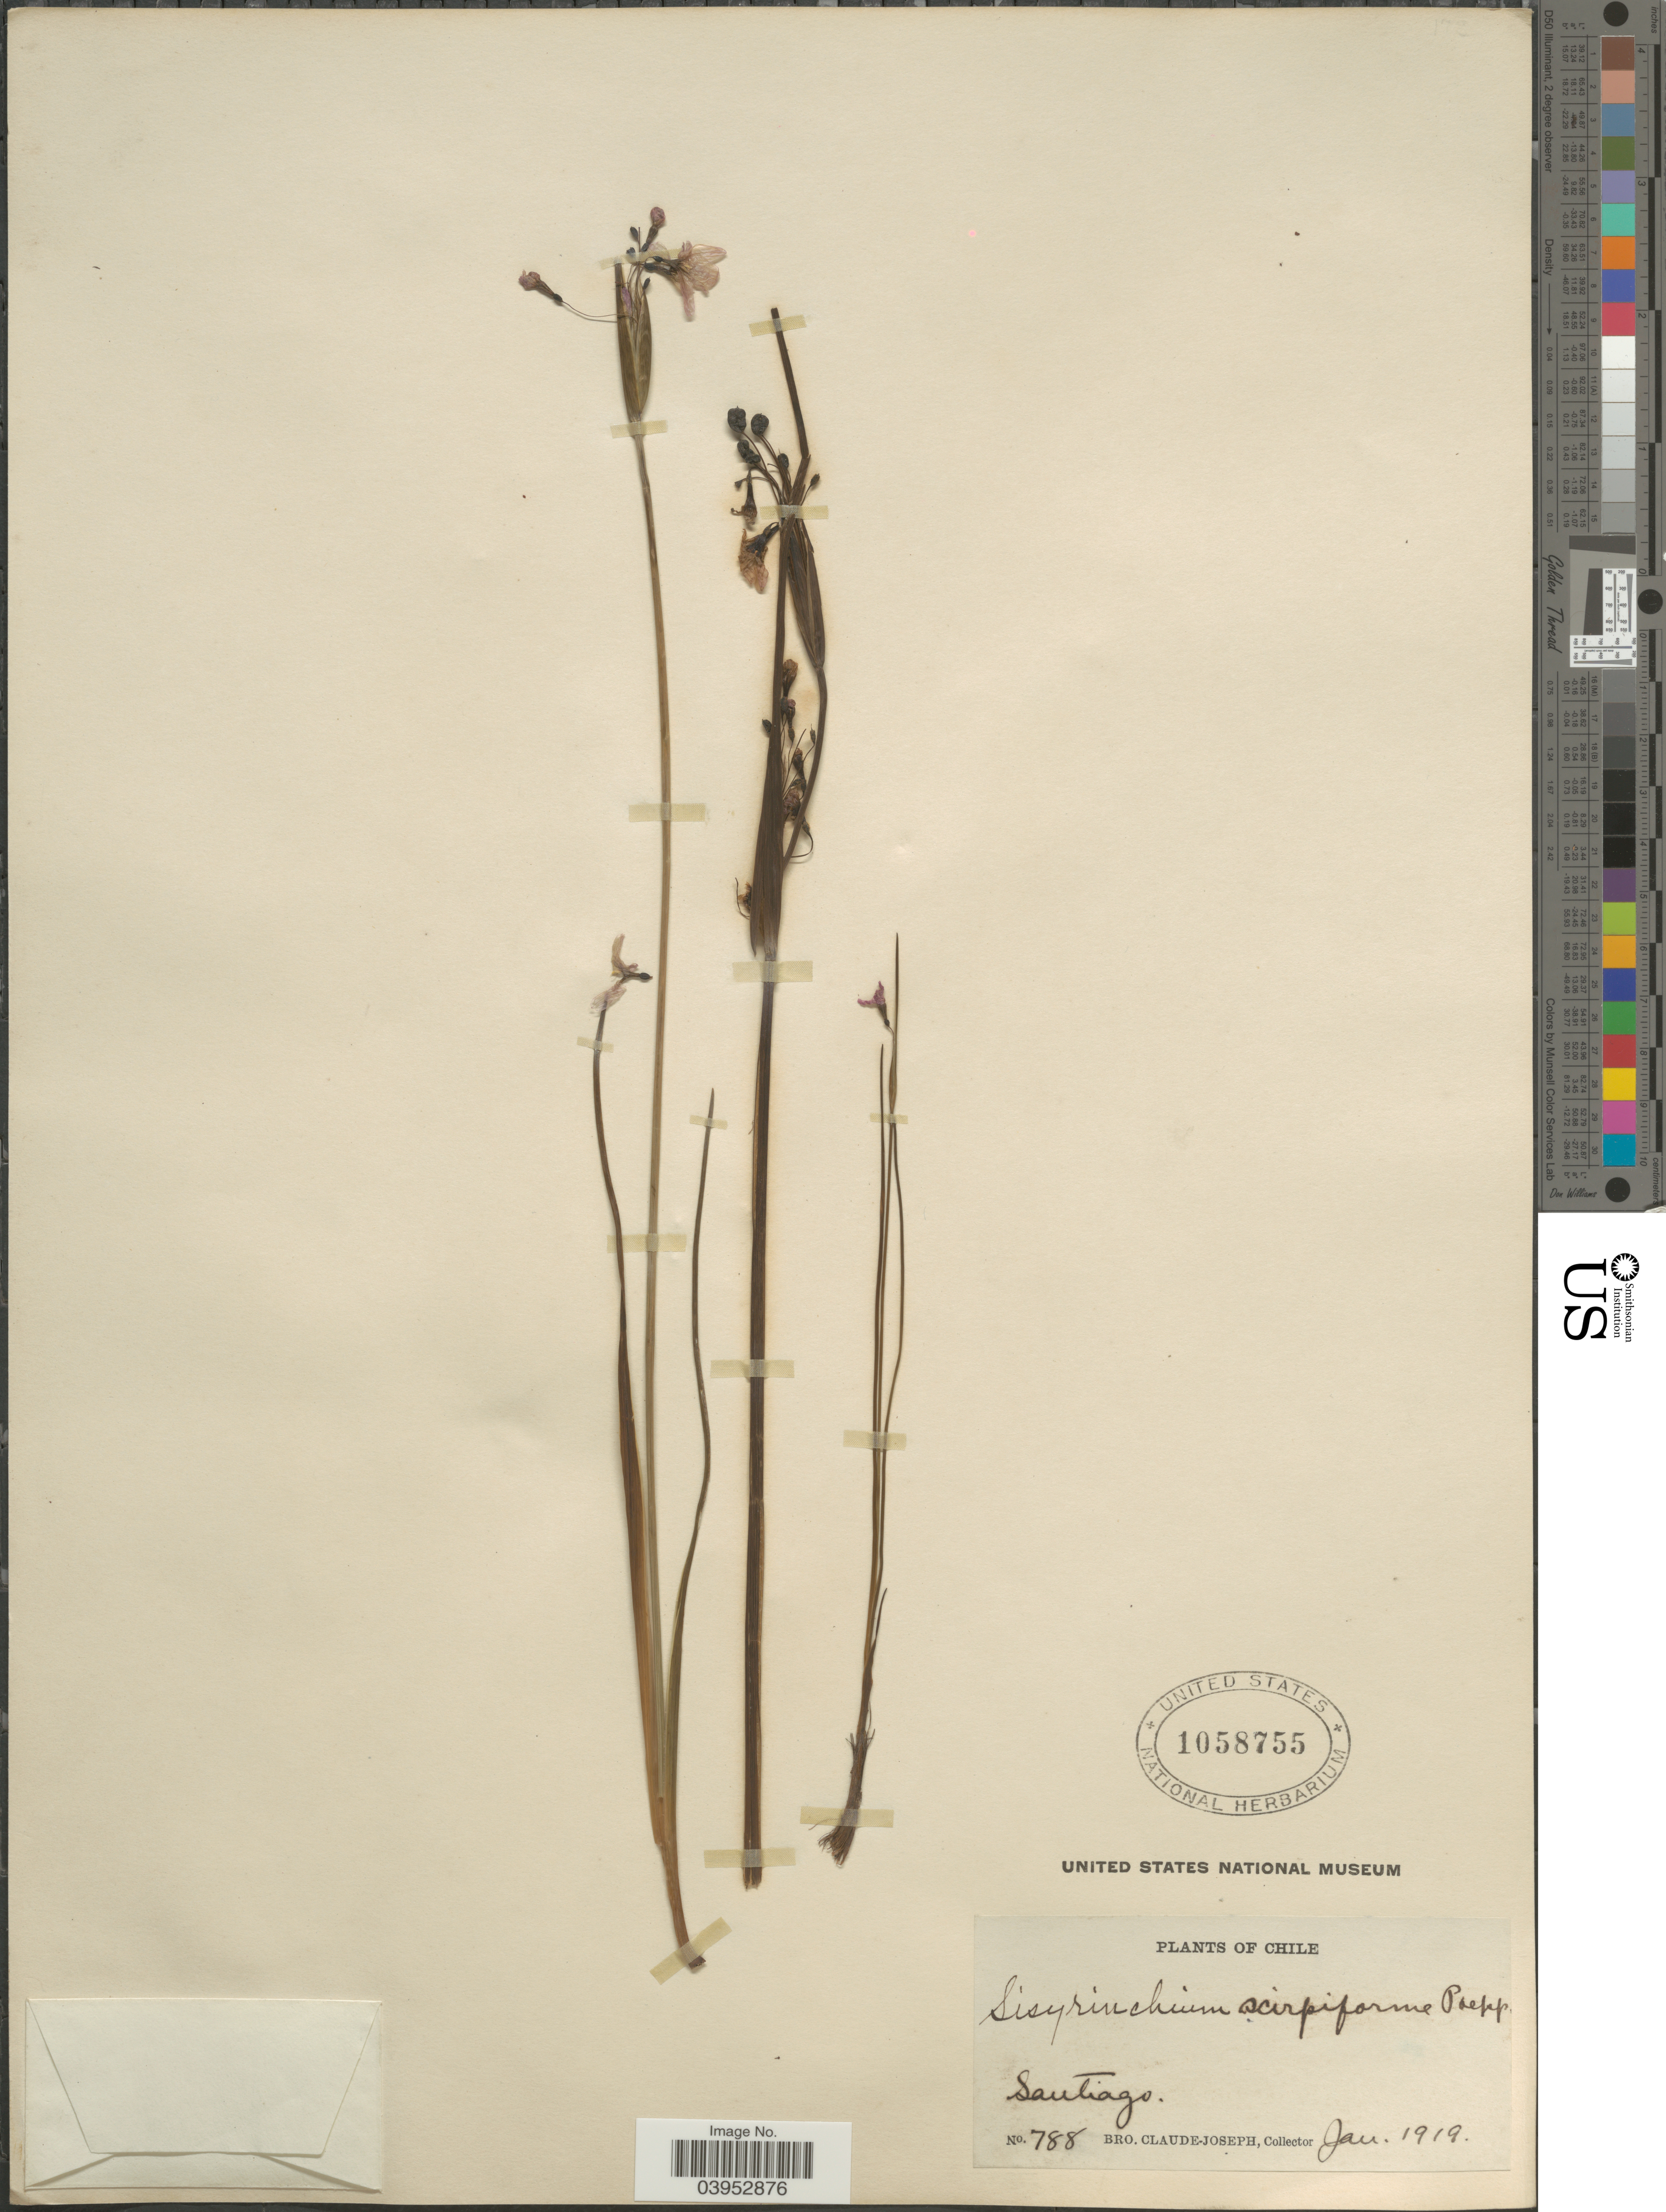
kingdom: Plantae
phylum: Tracheophyta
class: Liliopsida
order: Asparagales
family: Iridaceae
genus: Olsynium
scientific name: Olsynium scirpoideum subsp. scirpoideum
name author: (Poepp.) Goldblatt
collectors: Bro. Claude-Joseph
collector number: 788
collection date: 1919-01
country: Chile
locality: Santiago.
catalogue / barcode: US 1058755